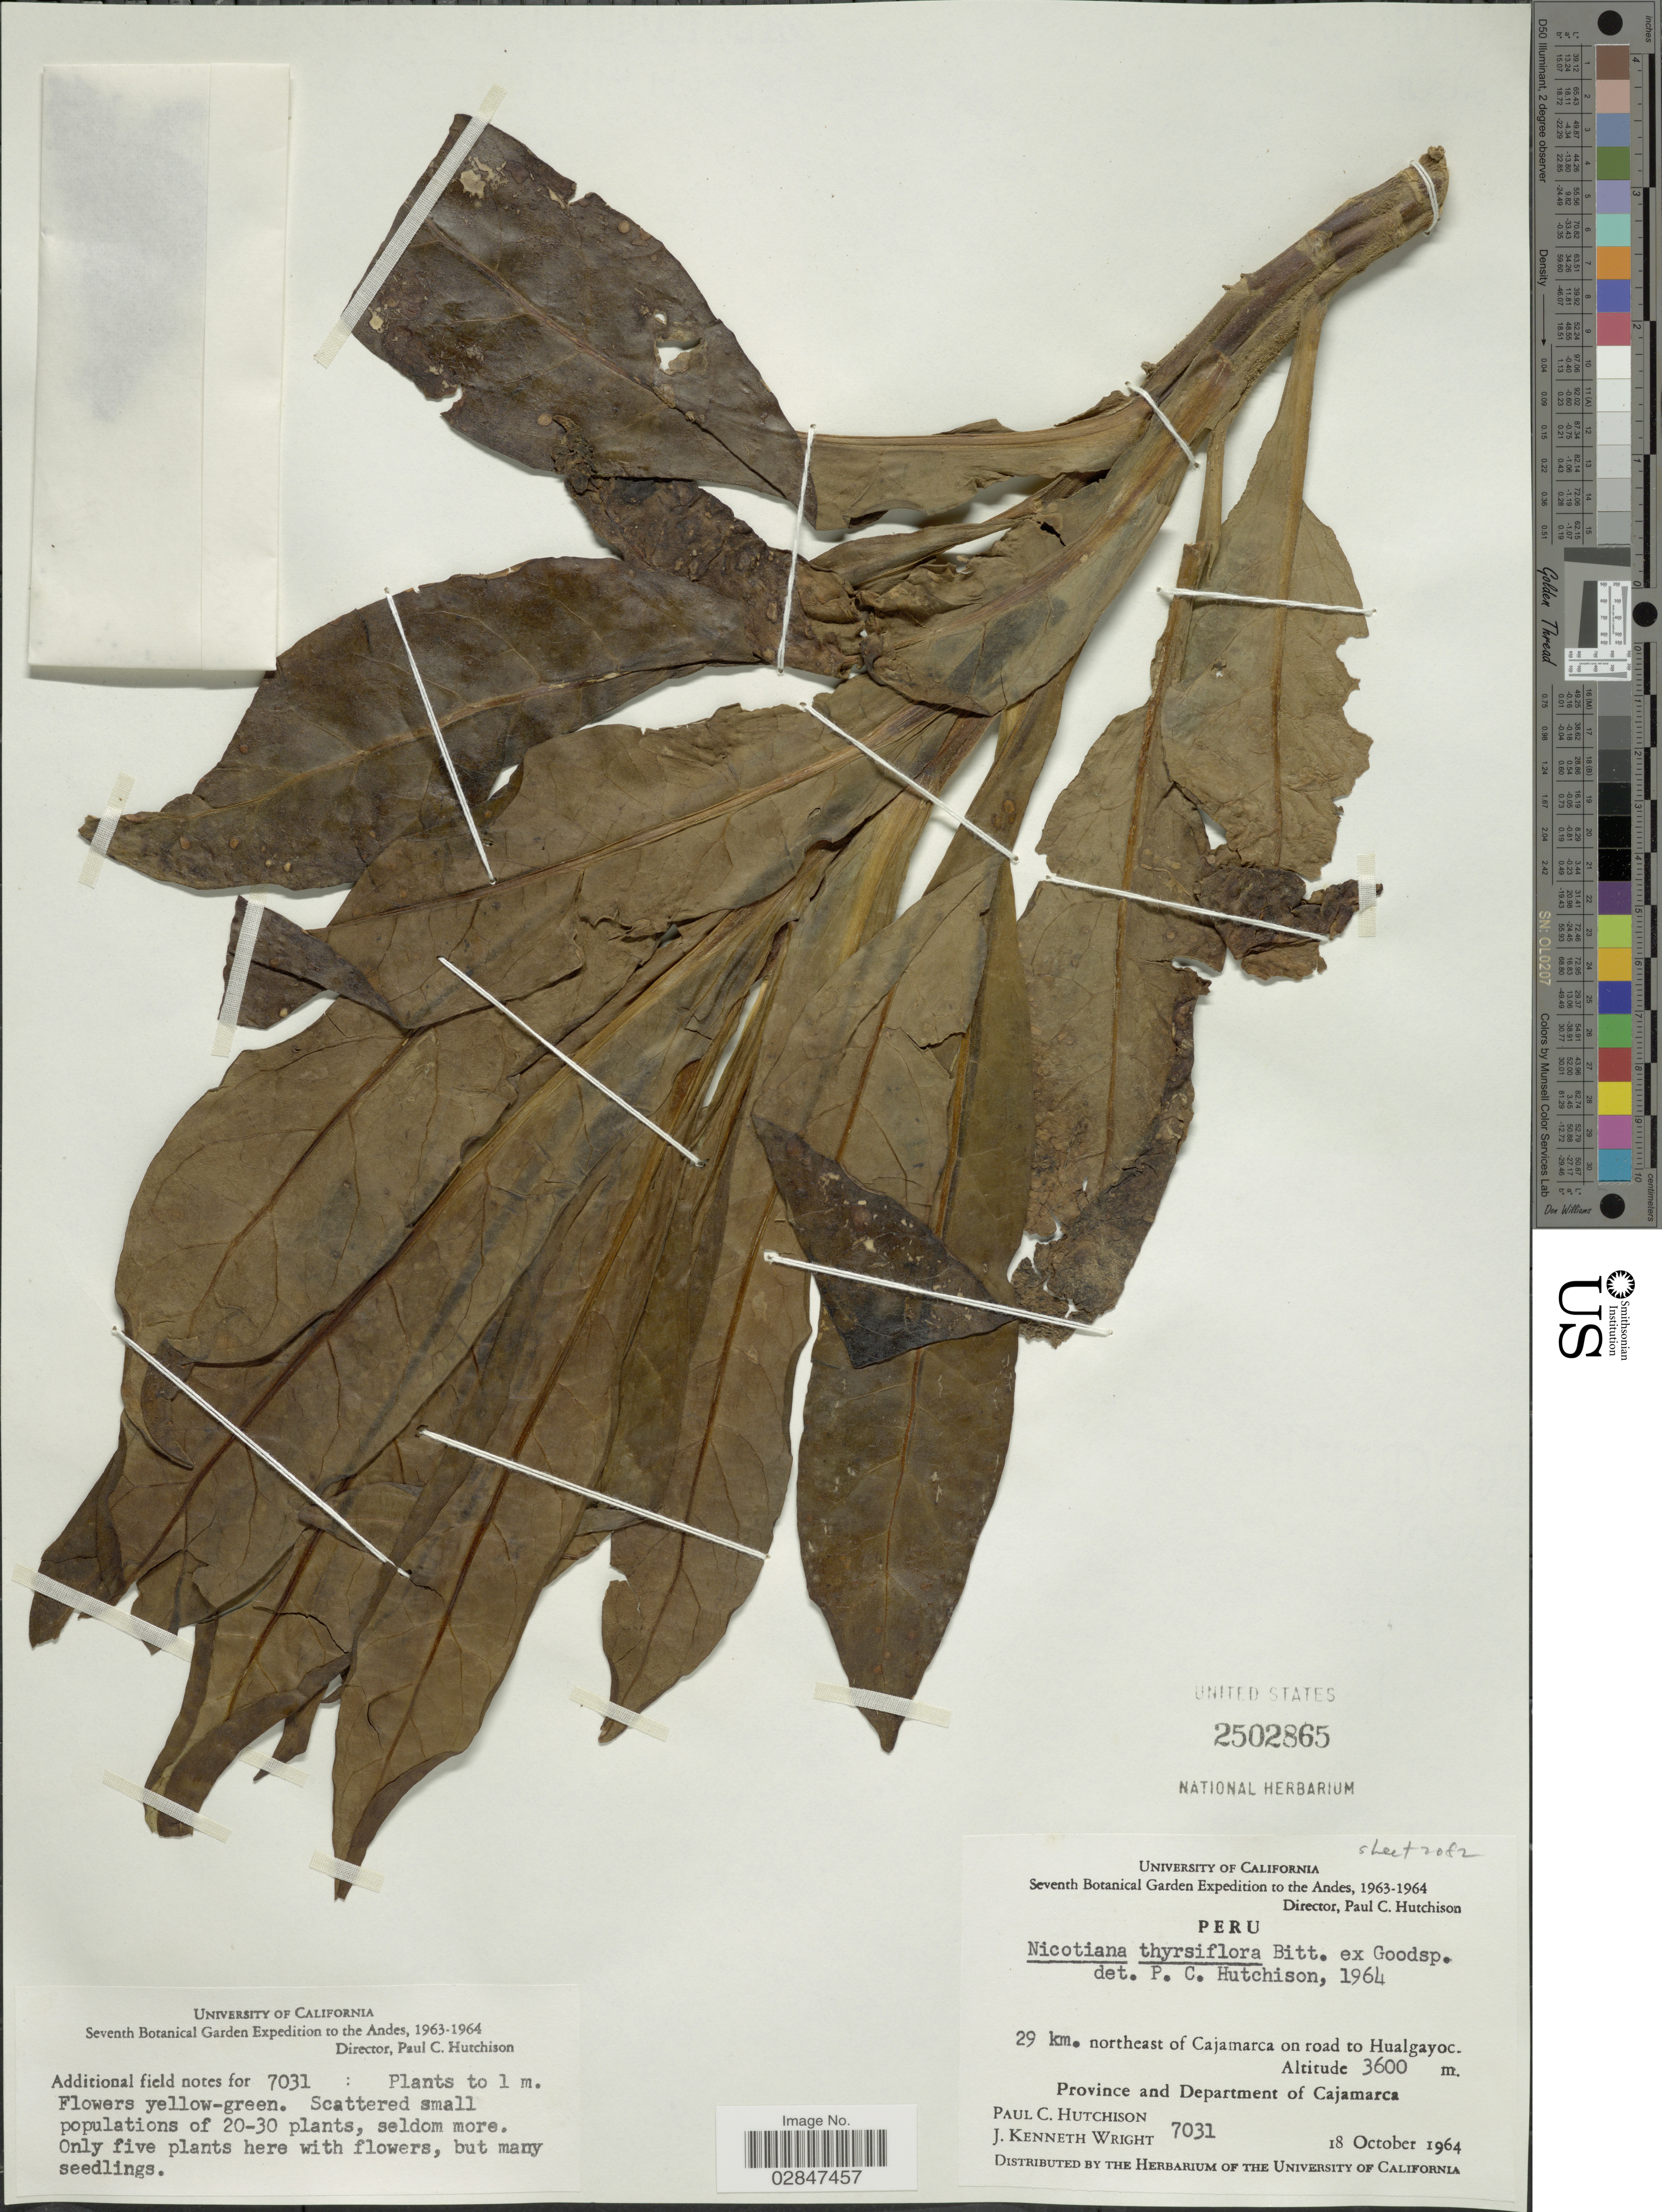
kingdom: Plantae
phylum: Tracheophyta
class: Magnoliopsida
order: Solanales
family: Solanaceae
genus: Nicotiana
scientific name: Nicotiana thyrsiflora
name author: Goodsp.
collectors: P. C. Hutchison & J. K. Wright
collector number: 7031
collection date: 1964-10-18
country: Peru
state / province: Cajamarca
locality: The Andes, 29 km. northeast of Cajamarca on road to Hualgayoc, Province and Department of Cajamarca.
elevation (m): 3600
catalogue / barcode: US 2502865